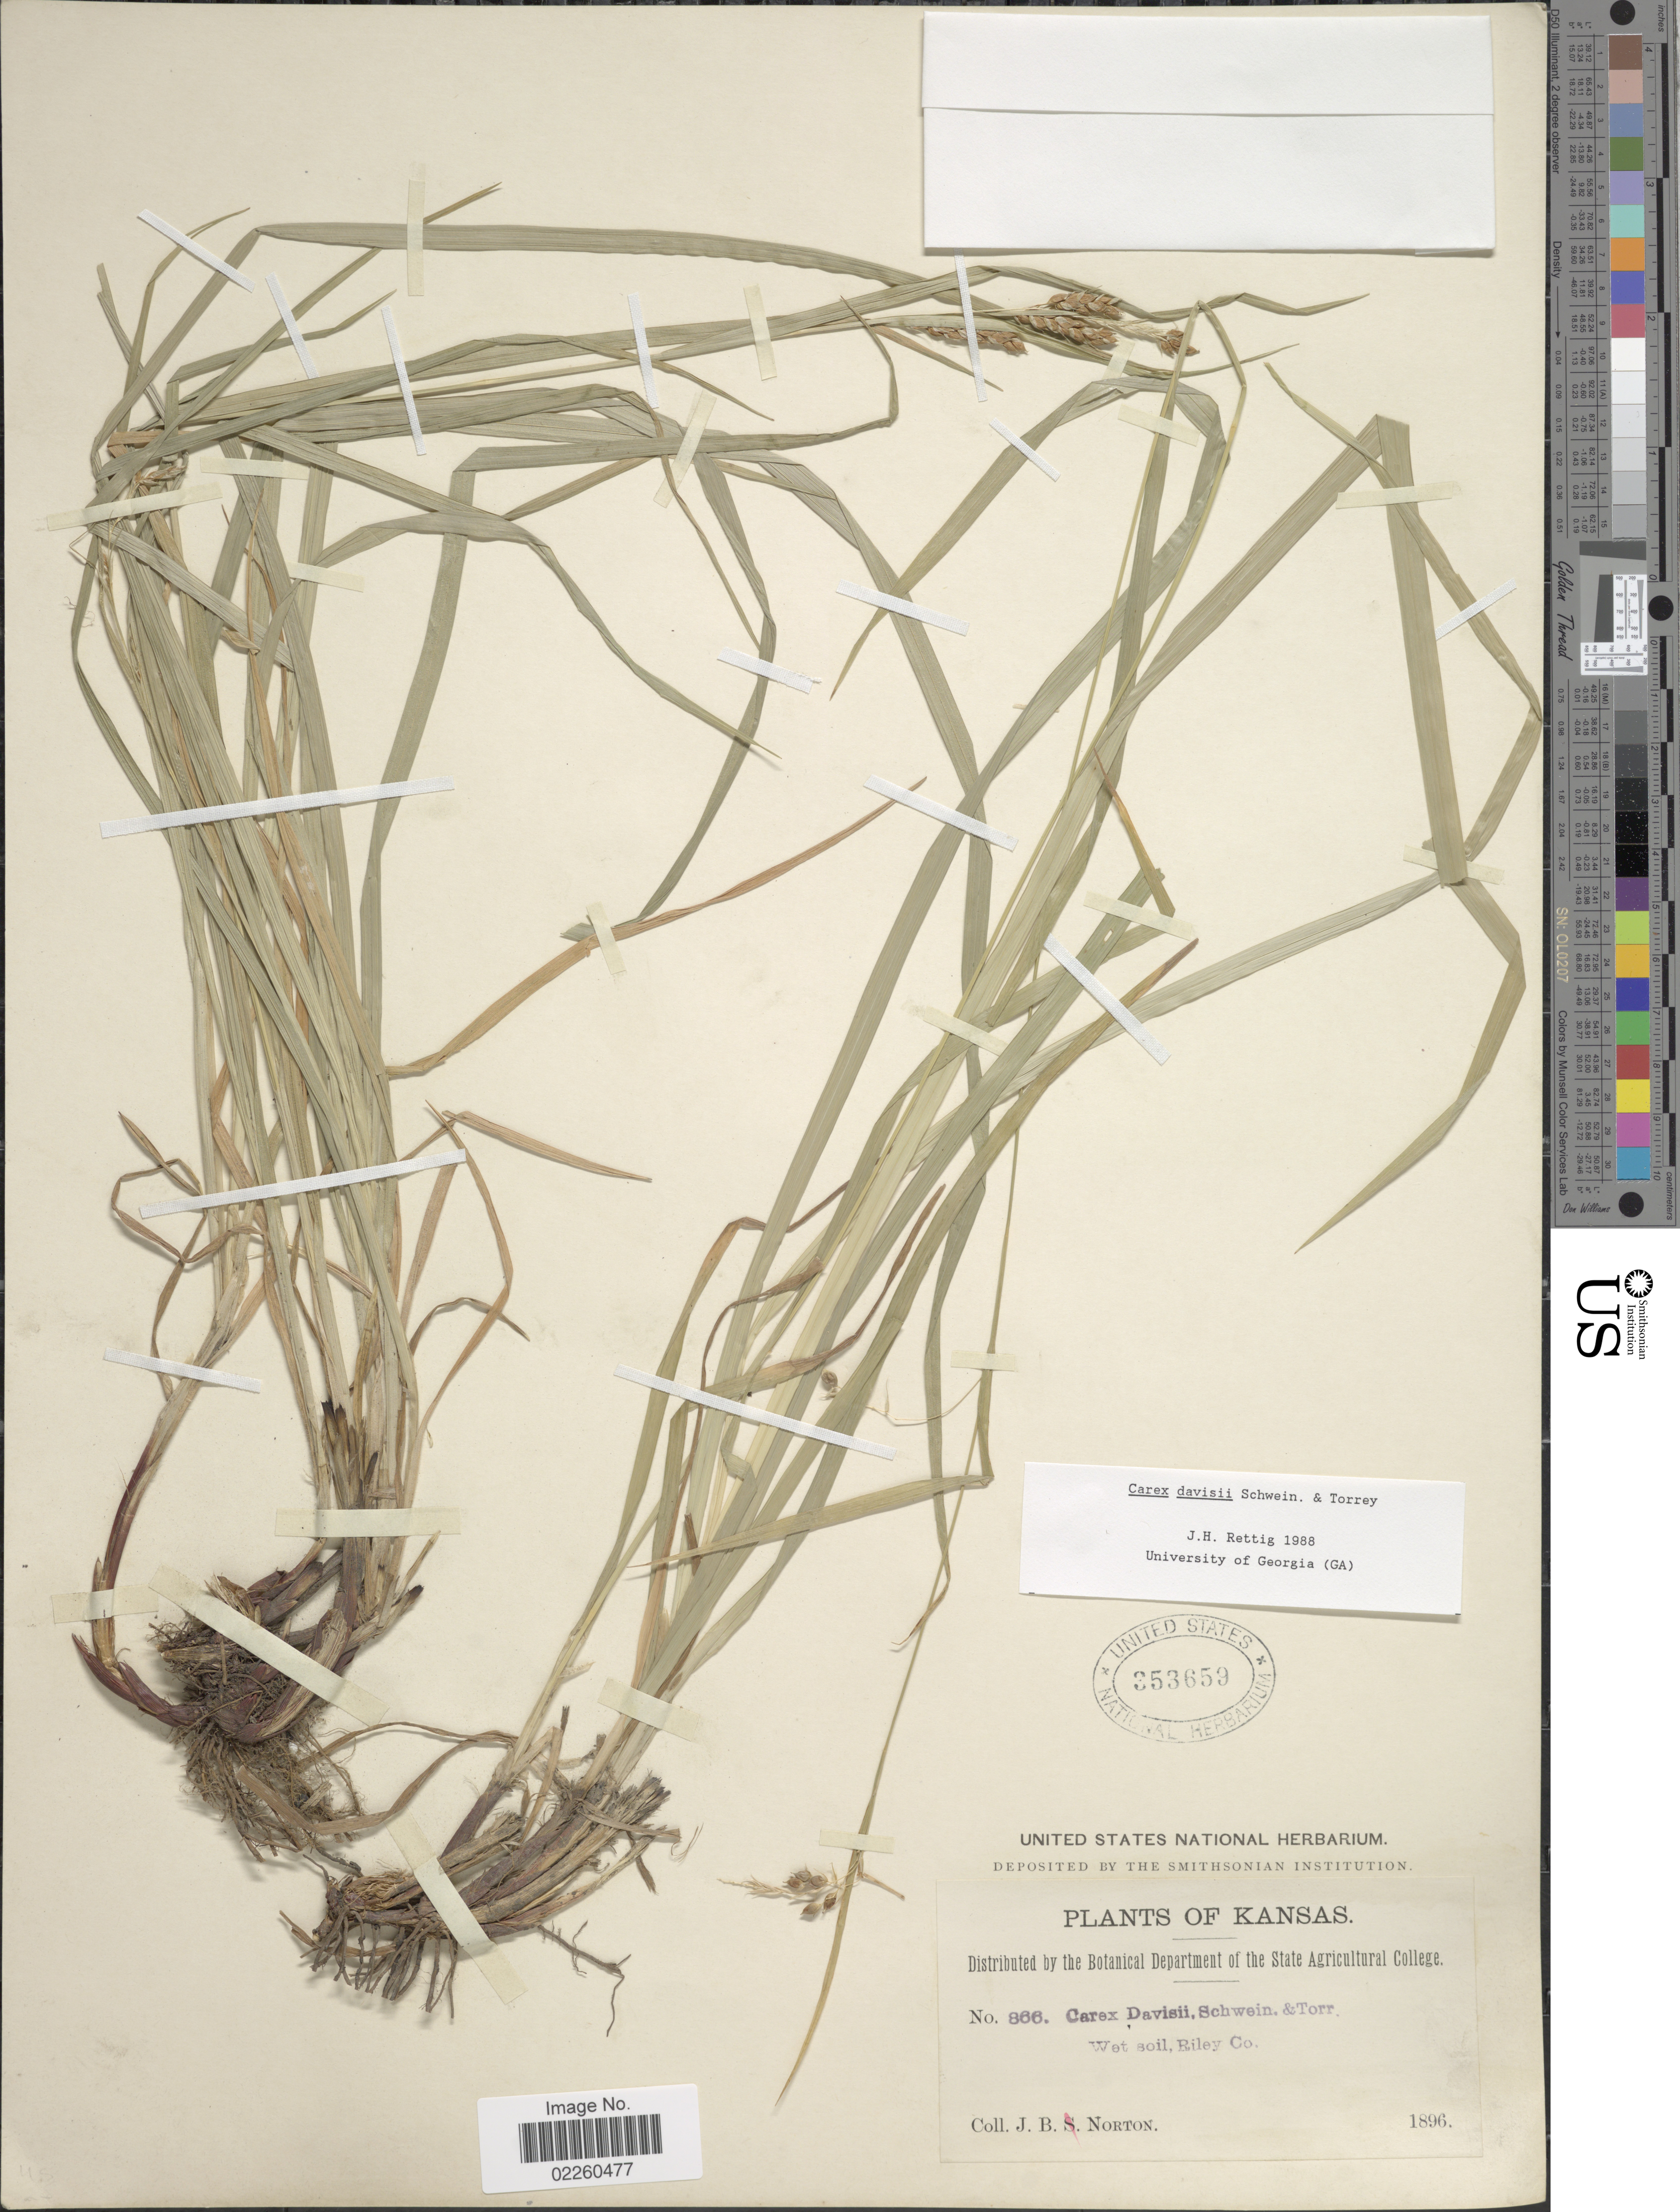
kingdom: Plantae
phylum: Tracheophyta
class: Liliopsida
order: Poales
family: Cyperaceae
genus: Carex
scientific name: Carex davisii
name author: Schwein. & Torr.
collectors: J. B. Norton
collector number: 866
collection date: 1896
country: United States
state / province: Kansas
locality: Wet soil, Riley Co.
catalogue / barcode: US 353659